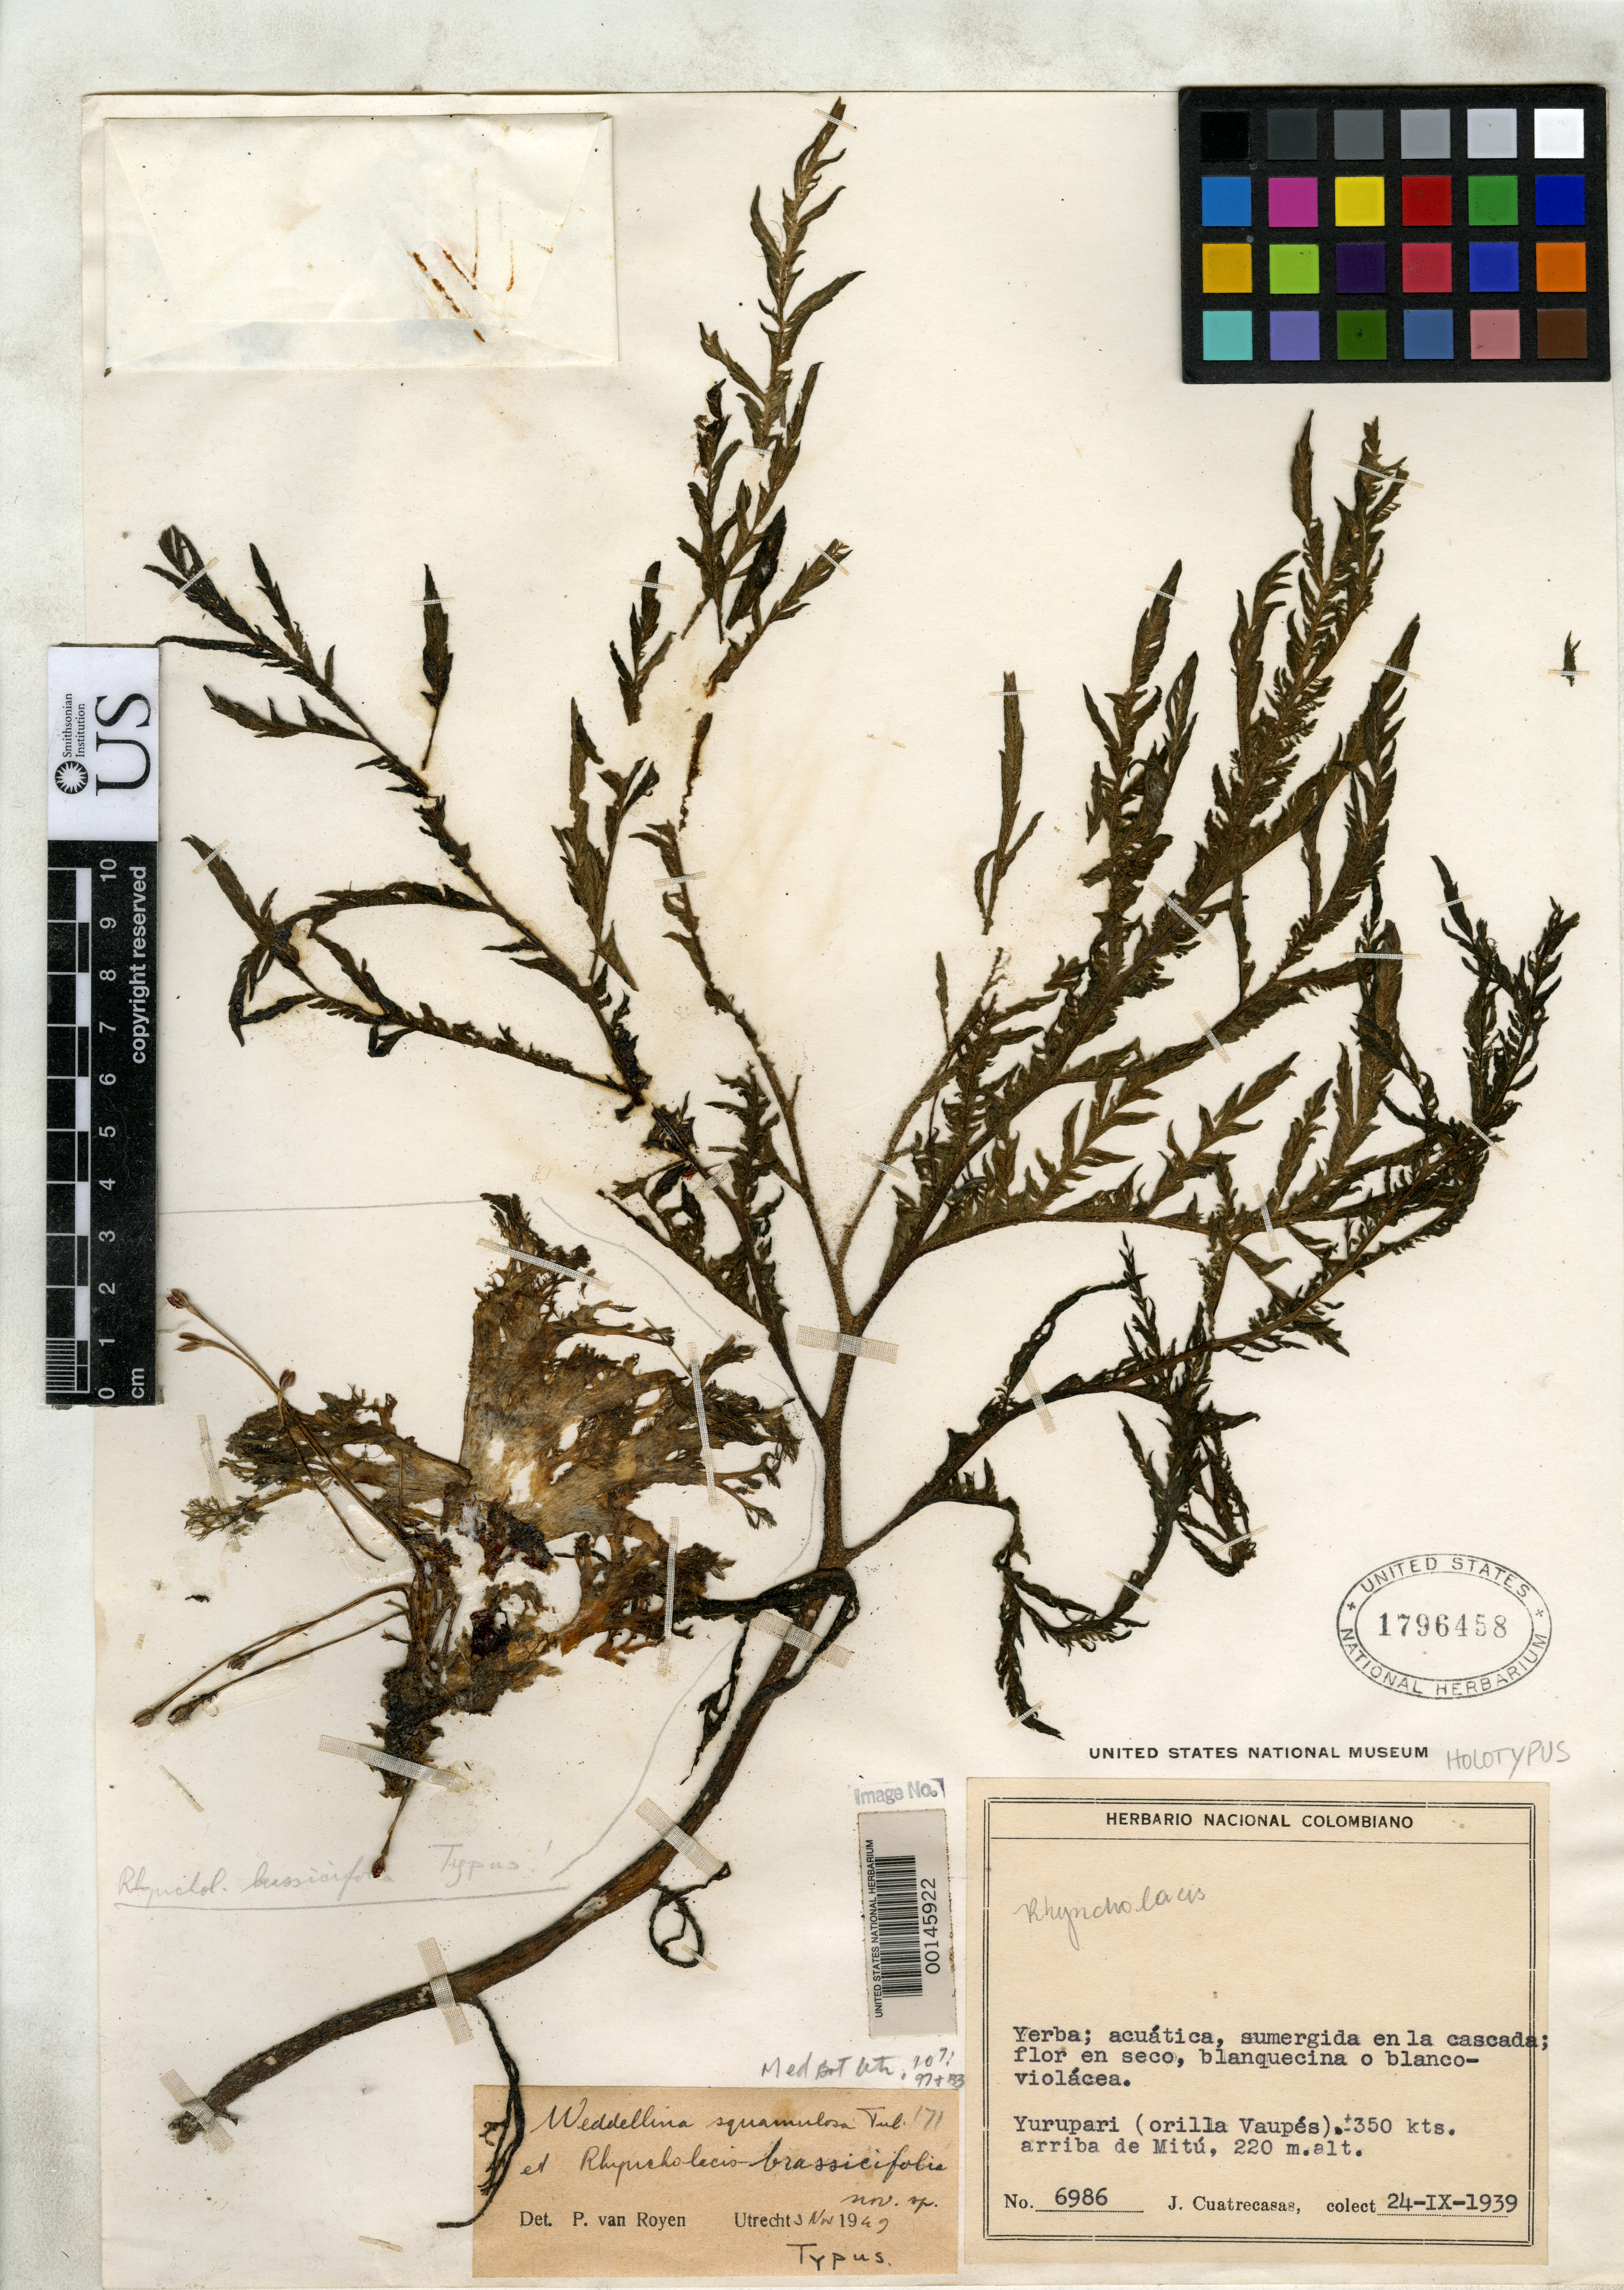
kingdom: Plantae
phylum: Tracheophyta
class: Magnoliopsida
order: Malpighiales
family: Podostemaceae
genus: Rhyncholacis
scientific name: Rhyncholacis brassicifolia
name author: P. Royen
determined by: Philbrick, C. Thomas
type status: Holotype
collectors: J. Cuatrecasas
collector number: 6986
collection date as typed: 24 Sep 1939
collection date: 1939-09-24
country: Colombia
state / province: Vaupés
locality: Yurupari, Arriba de Mitu.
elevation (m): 220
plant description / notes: Specimen apparently mounted with a mixture of 2 elements, one part distinguished as the holotype of Rhyncholacis brassicifolia Royen; non-type material is annotated as Weddellina squamulosa Tul. Erroneously annotated by C. T. Philbrick (2020) as "isotype"; protologue clearly cites (holo) type at US (pp. 97, 133)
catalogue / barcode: US 1796458